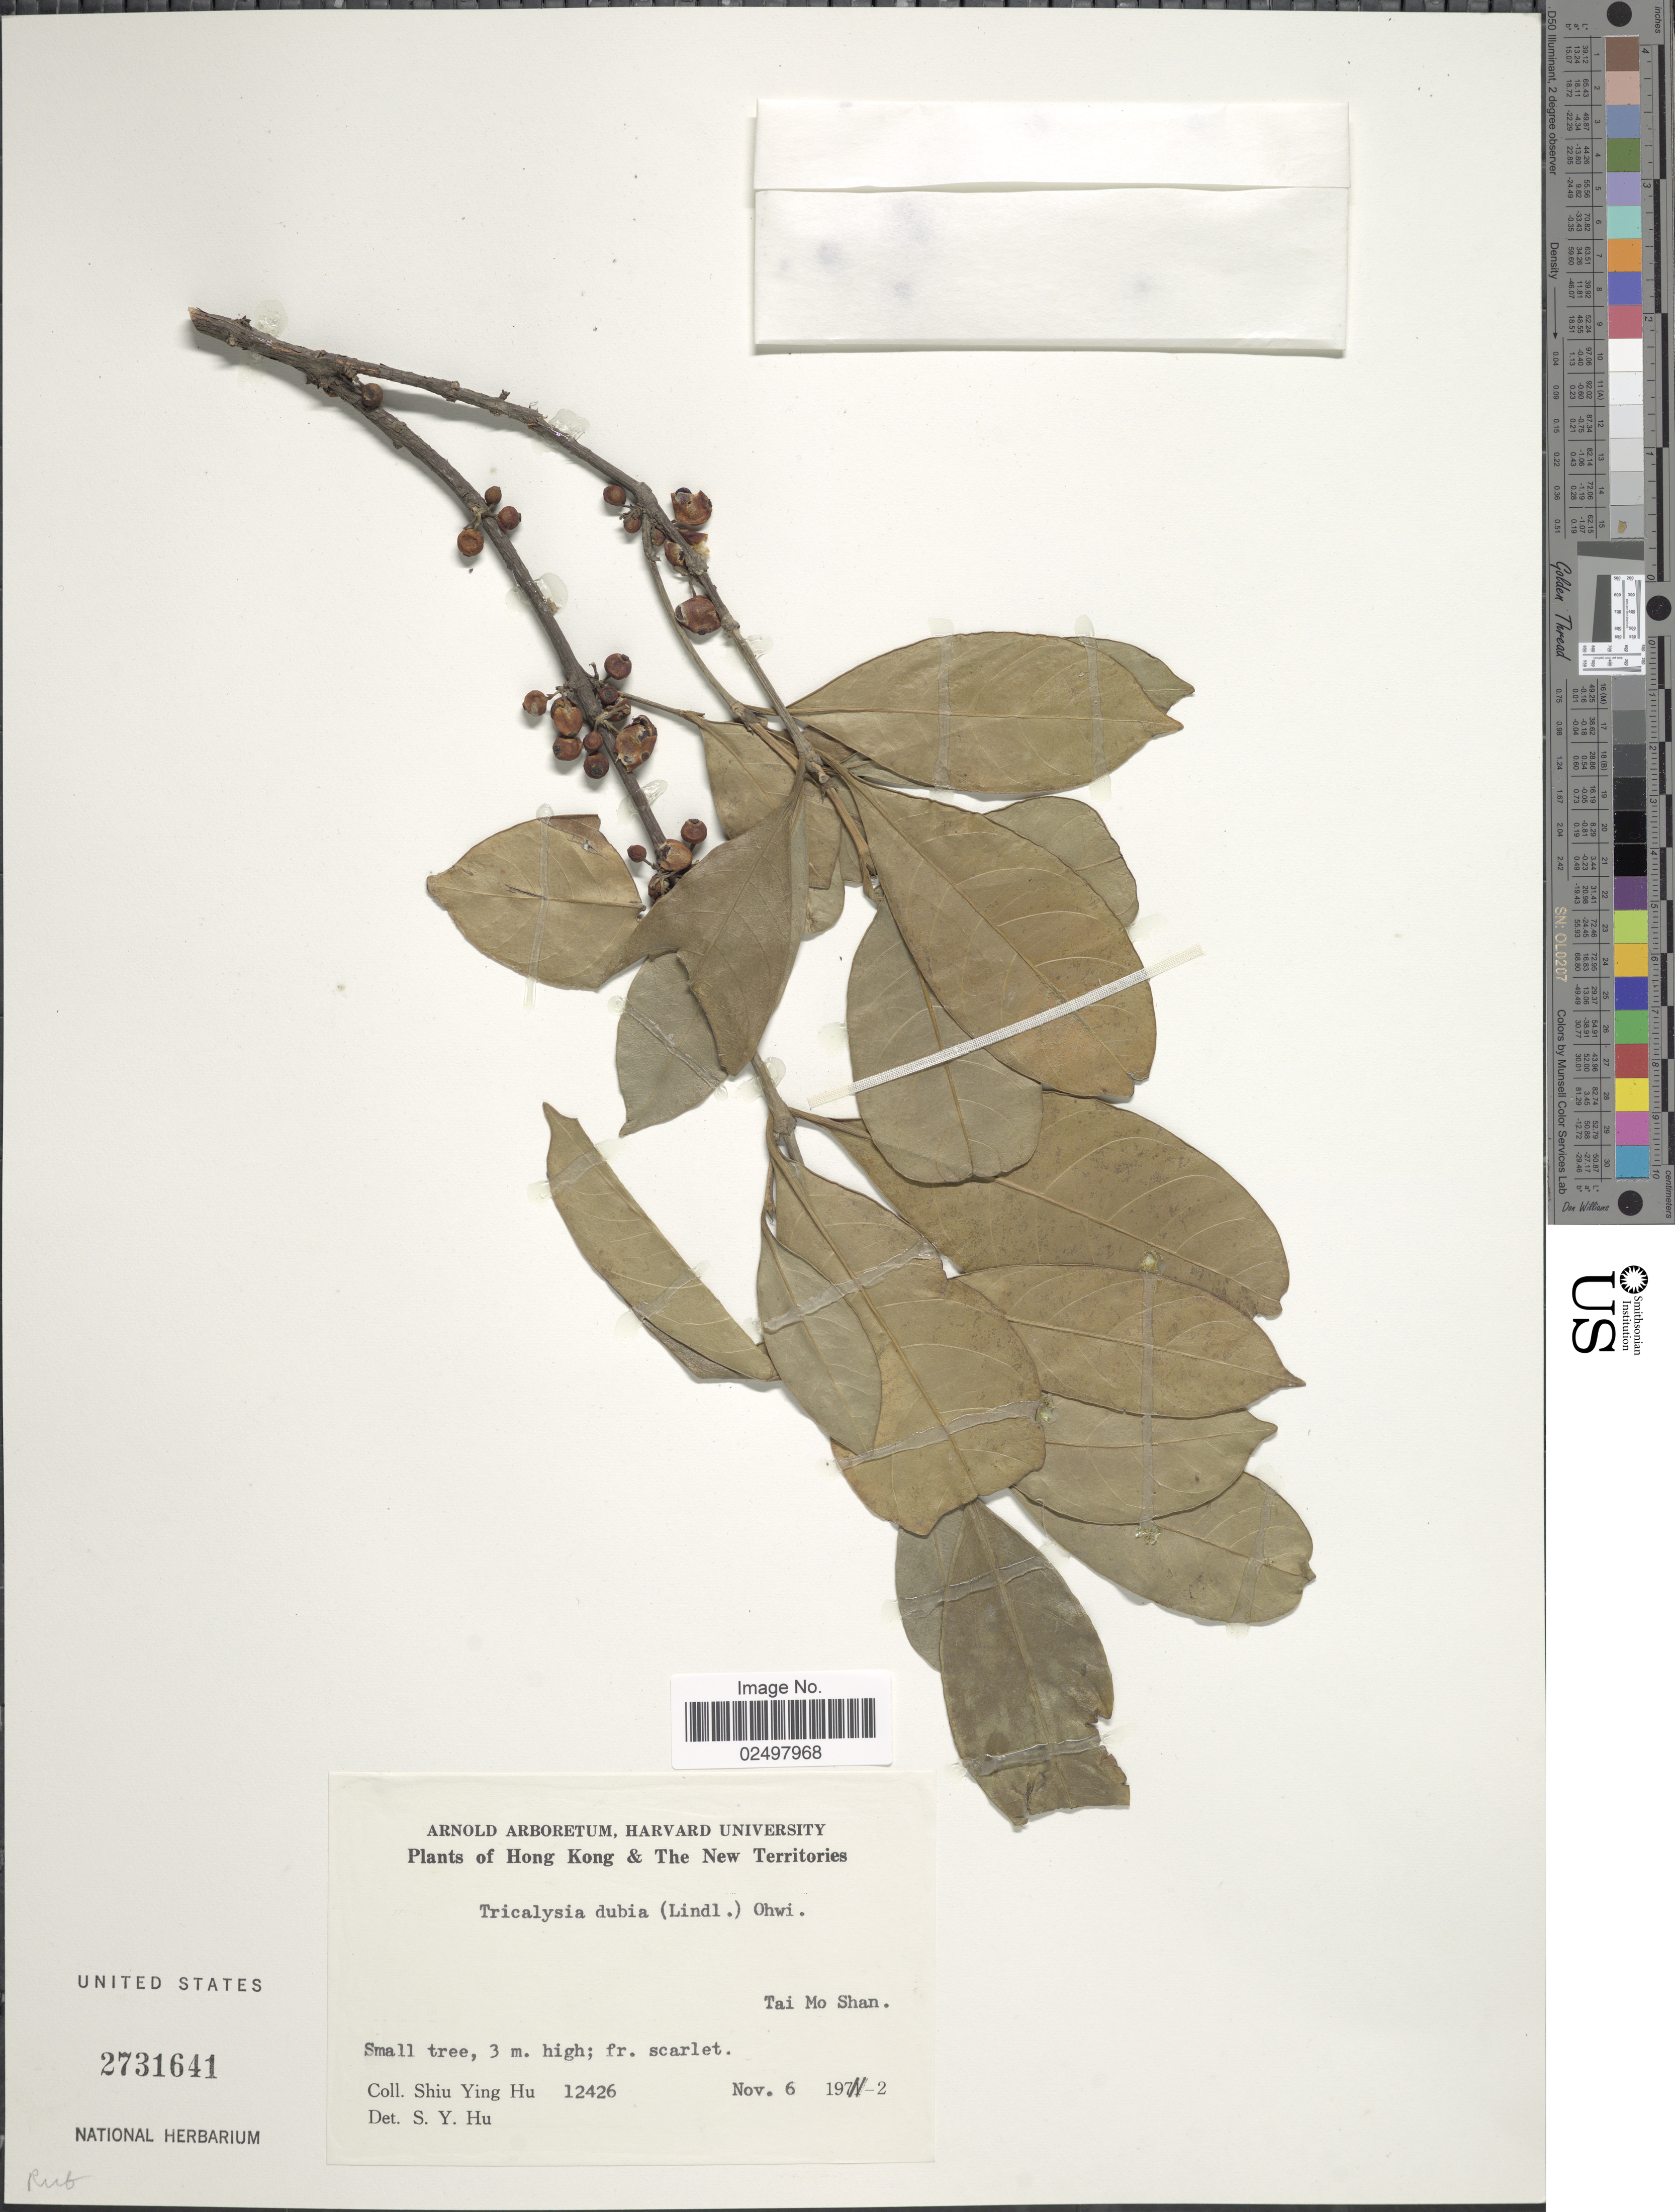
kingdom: Plantae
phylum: Tracheophyta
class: Magnoliopsida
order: Gentianales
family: Rubiaceae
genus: Tricalysia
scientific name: Tricalysia dubia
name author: (Lindl.) Ohwi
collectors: S. Y. Hu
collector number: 12426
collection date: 1972-11-06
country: China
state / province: Hong Kong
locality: Hong Kong & The New Territories, Tai Mo Shan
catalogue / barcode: US 2731641